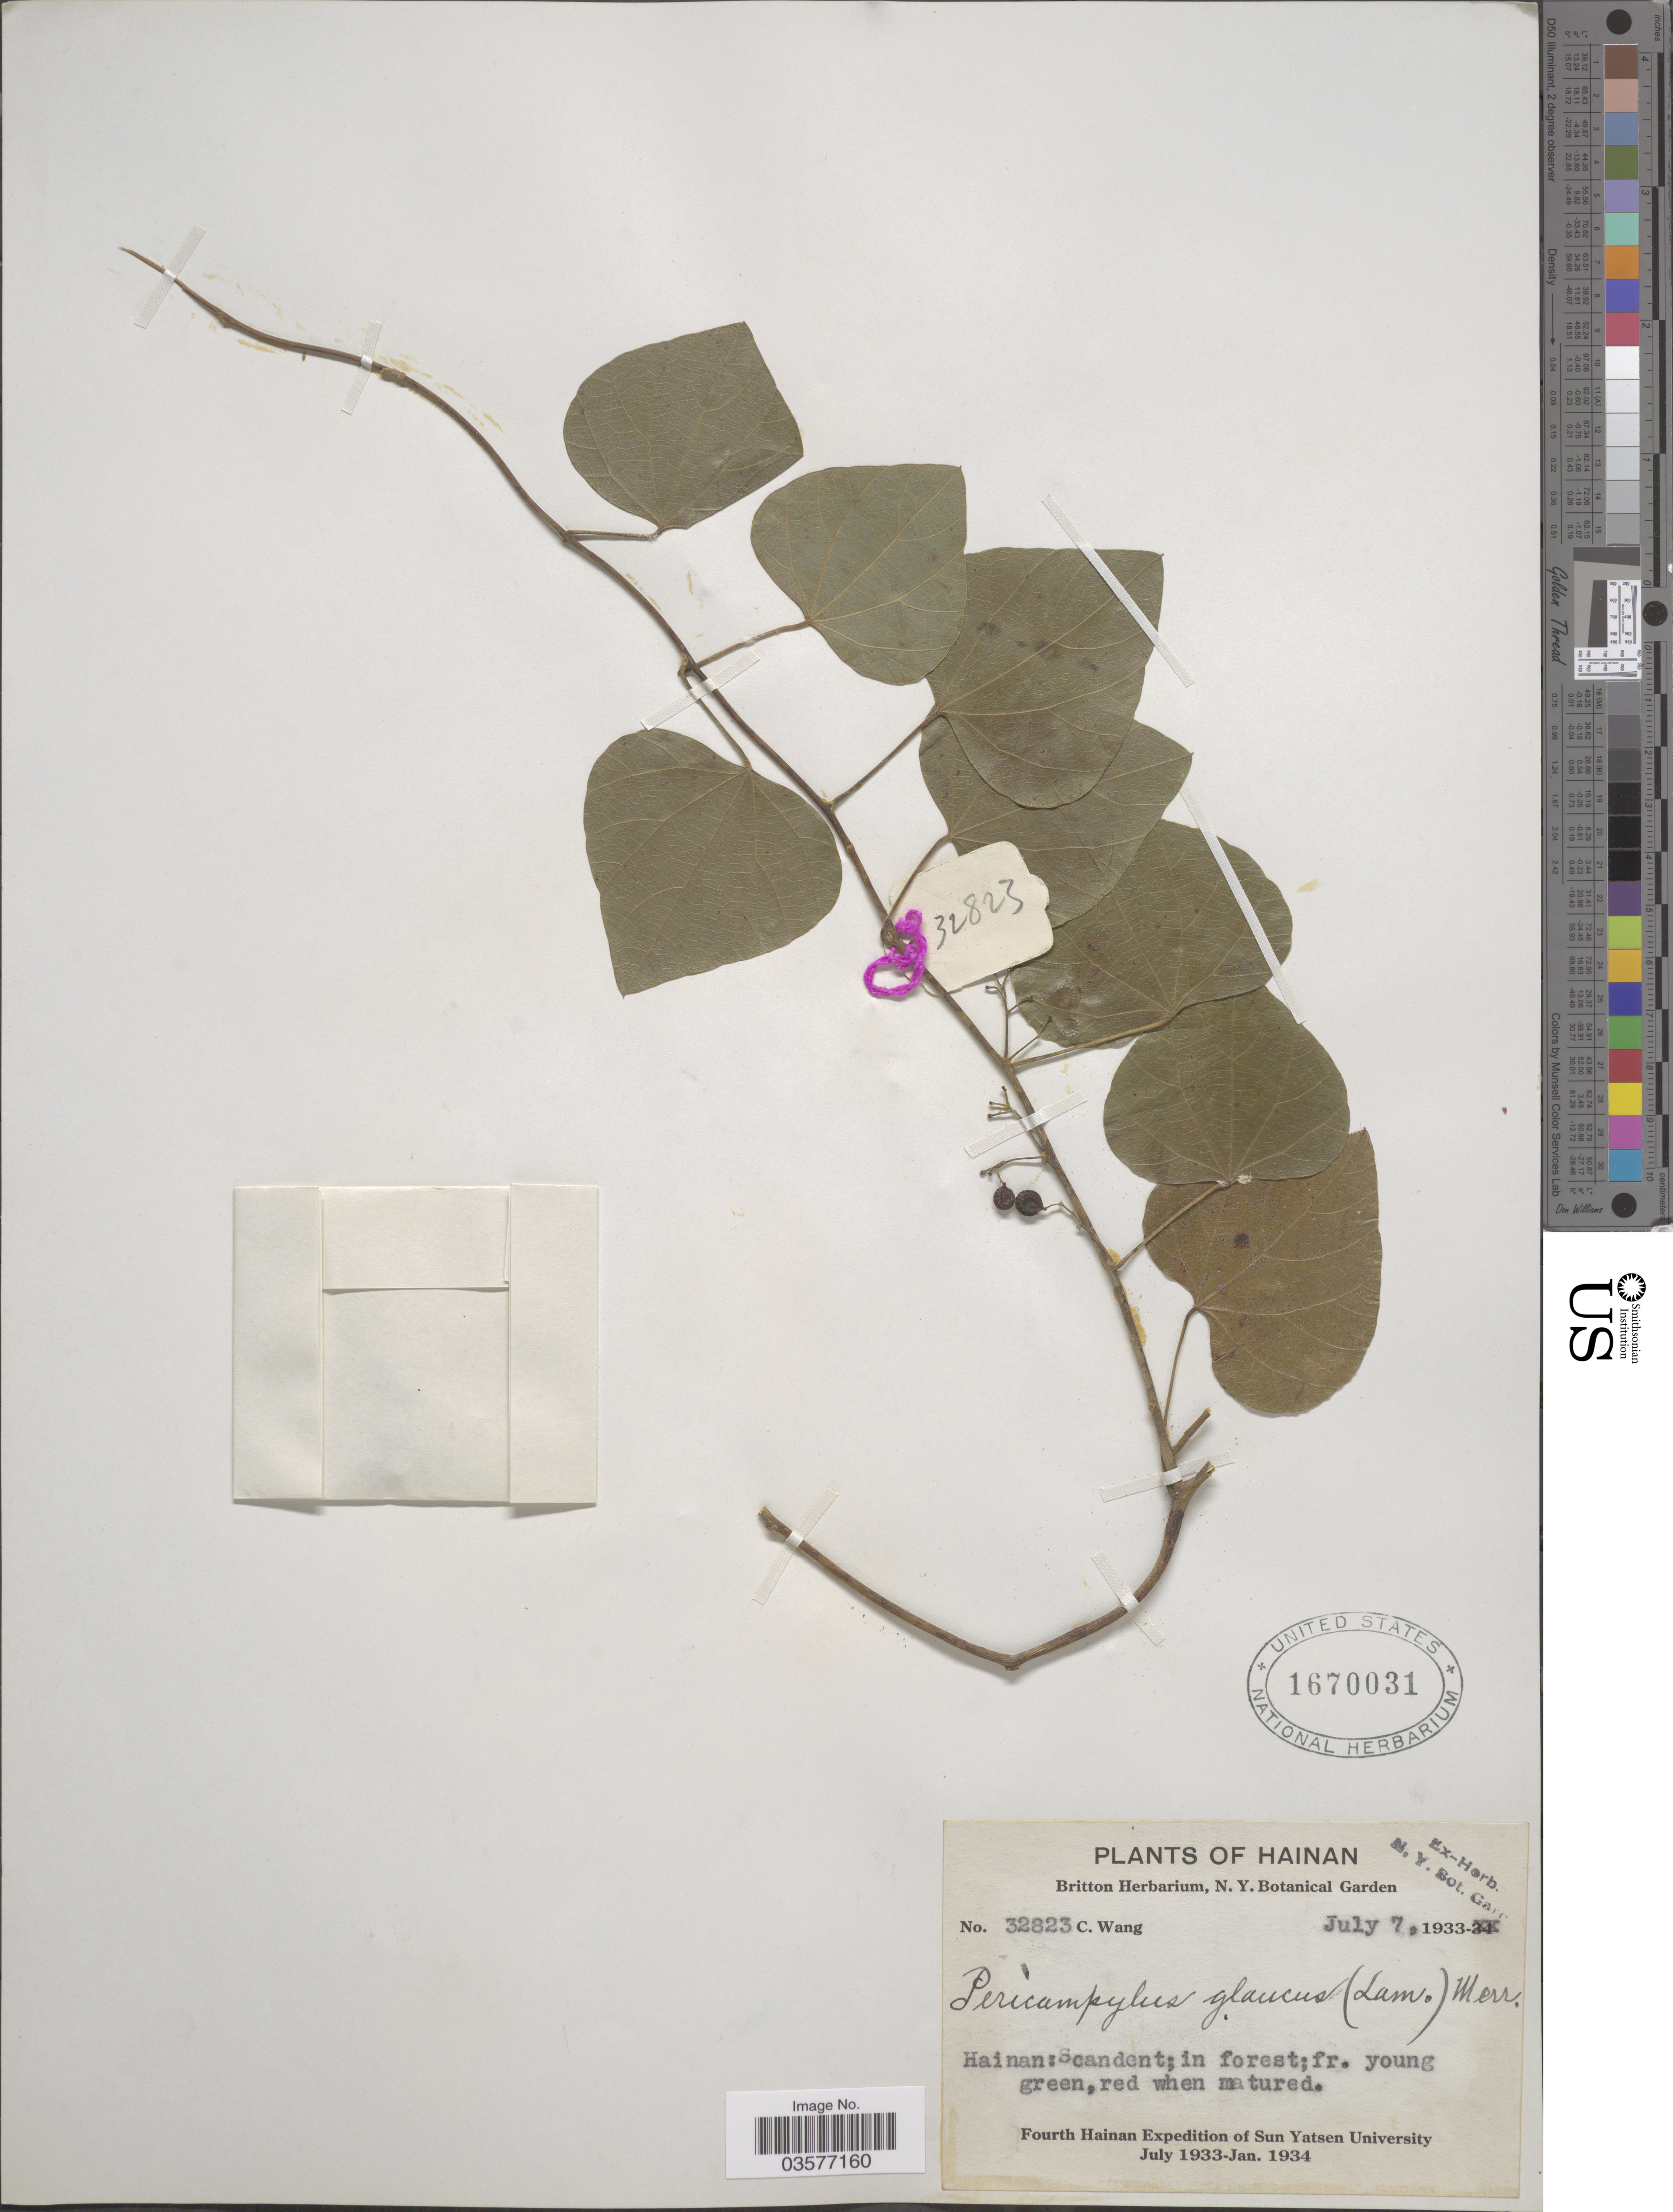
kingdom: Plantae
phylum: Tracheophyta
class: Magnoliopsida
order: Ranunculales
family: Menispermaceae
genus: Pericampylus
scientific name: Pericampylus glaucus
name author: (Lam.) Merr.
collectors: C. Wang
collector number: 32823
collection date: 1933-07-07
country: China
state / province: Hainan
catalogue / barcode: US 1670031